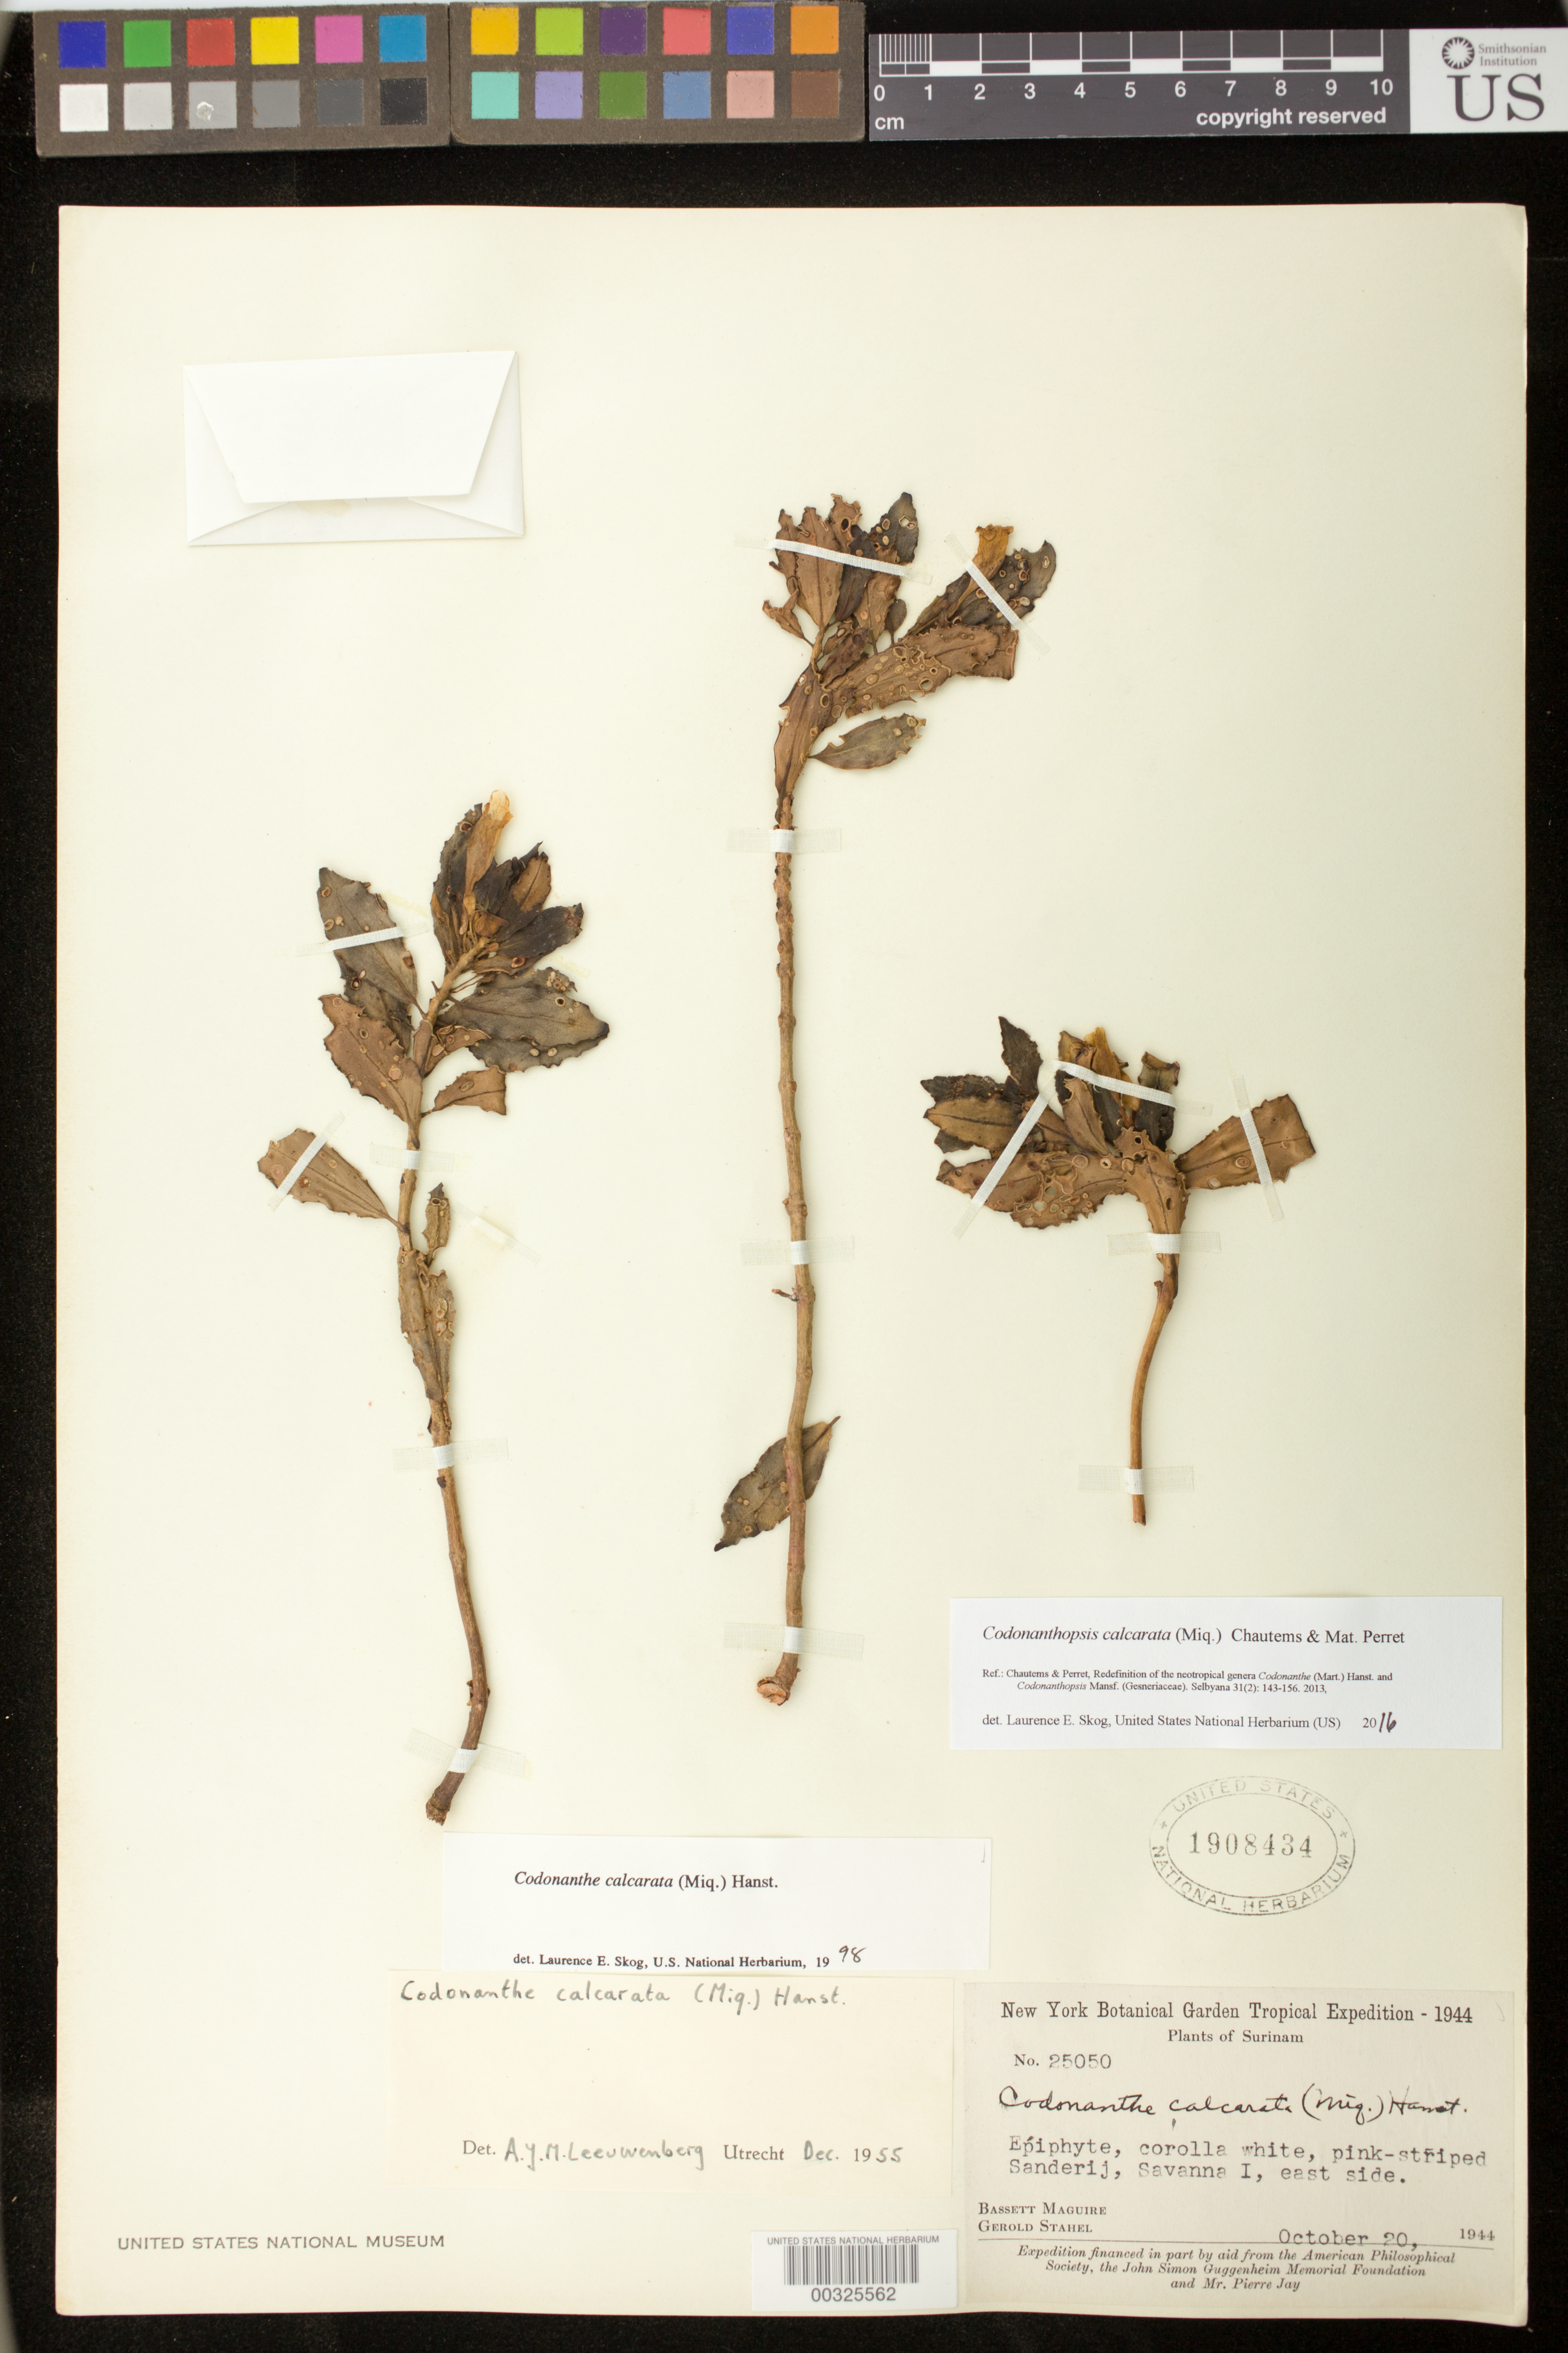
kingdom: Plantae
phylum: Tracheophyta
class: Magnoliopsida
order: Lamiales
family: Gesneriaceae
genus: Codonanthopsis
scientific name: Codonanthopsis calcarata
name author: (Miq.) Chautems & Mat.Perret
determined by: Skog, Laurence E.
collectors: B. Maguire & G. Stahel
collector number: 25050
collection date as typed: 20 Oct 1944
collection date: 1944-10-20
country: Suriname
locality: Sanderij, Savanna I, east side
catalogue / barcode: US 1908434